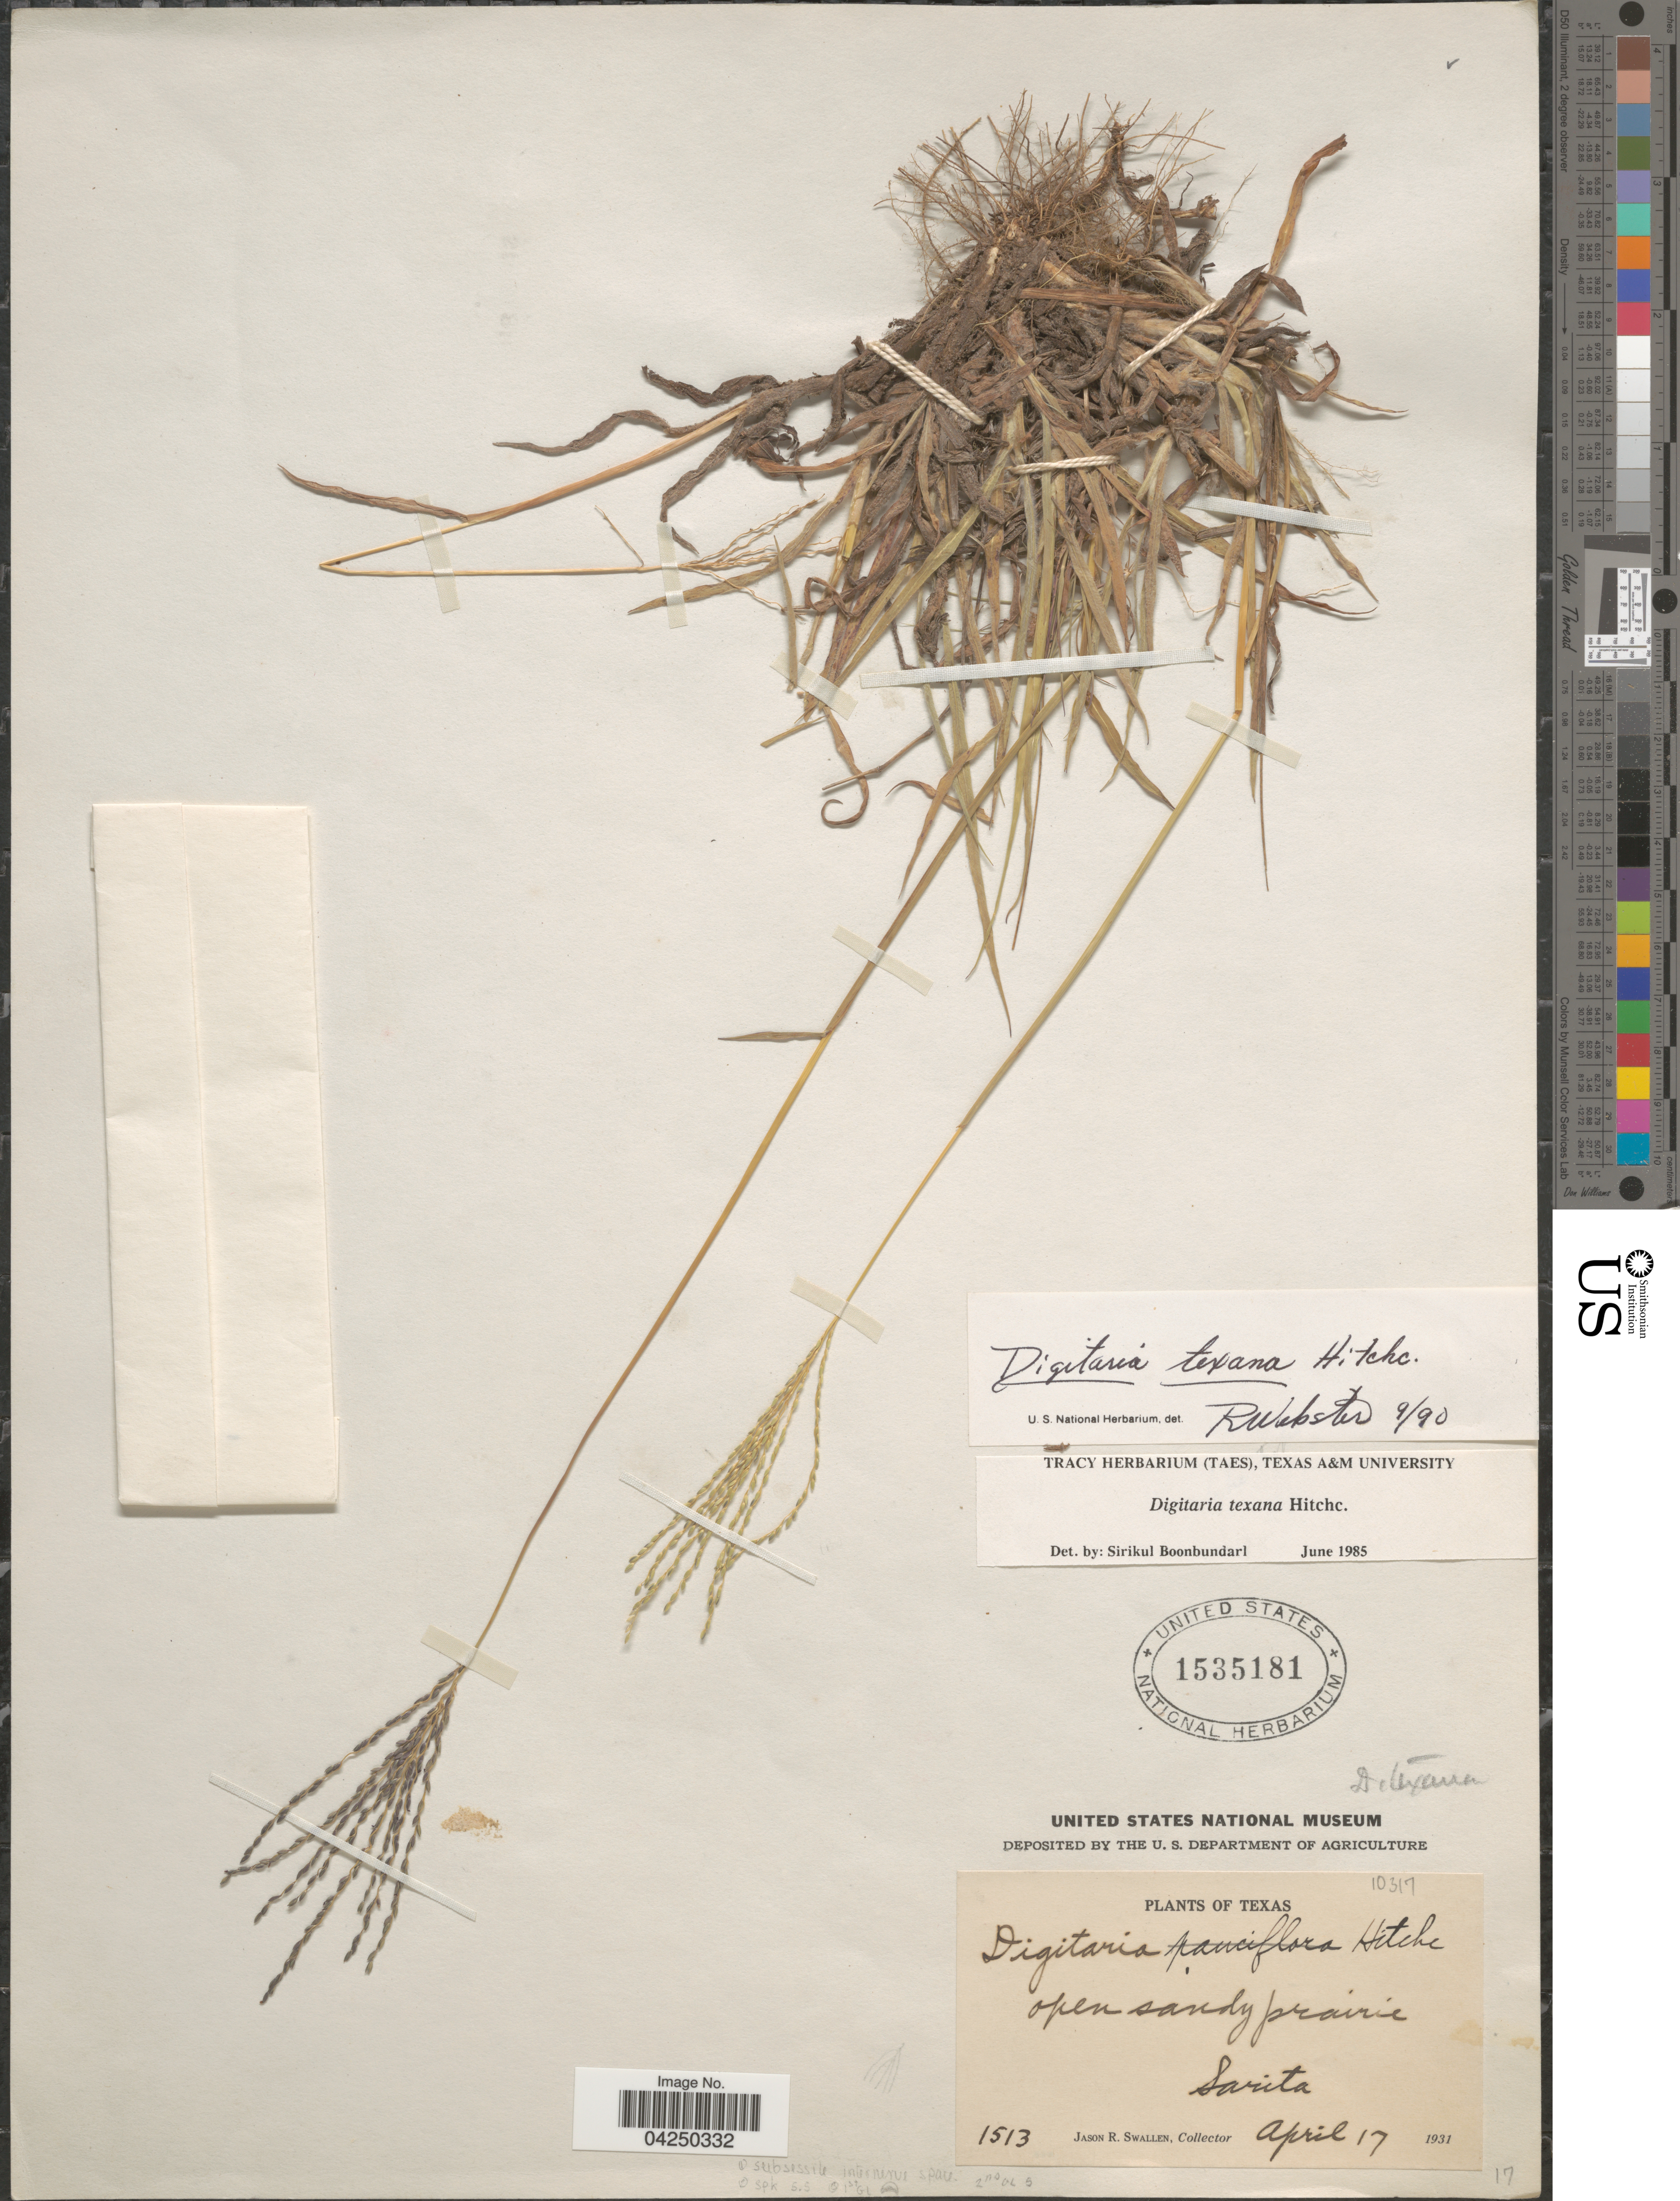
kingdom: Plantae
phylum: Tracheophyta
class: Liliopsida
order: Poales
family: Poaceae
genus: Digitaria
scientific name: Digitaria texana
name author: Hitchc.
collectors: J. R. Swallen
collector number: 1513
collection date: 1931-04-17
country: United States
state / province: Texas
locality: Open sandy prairie, Sarita.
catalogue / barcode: US 1535181